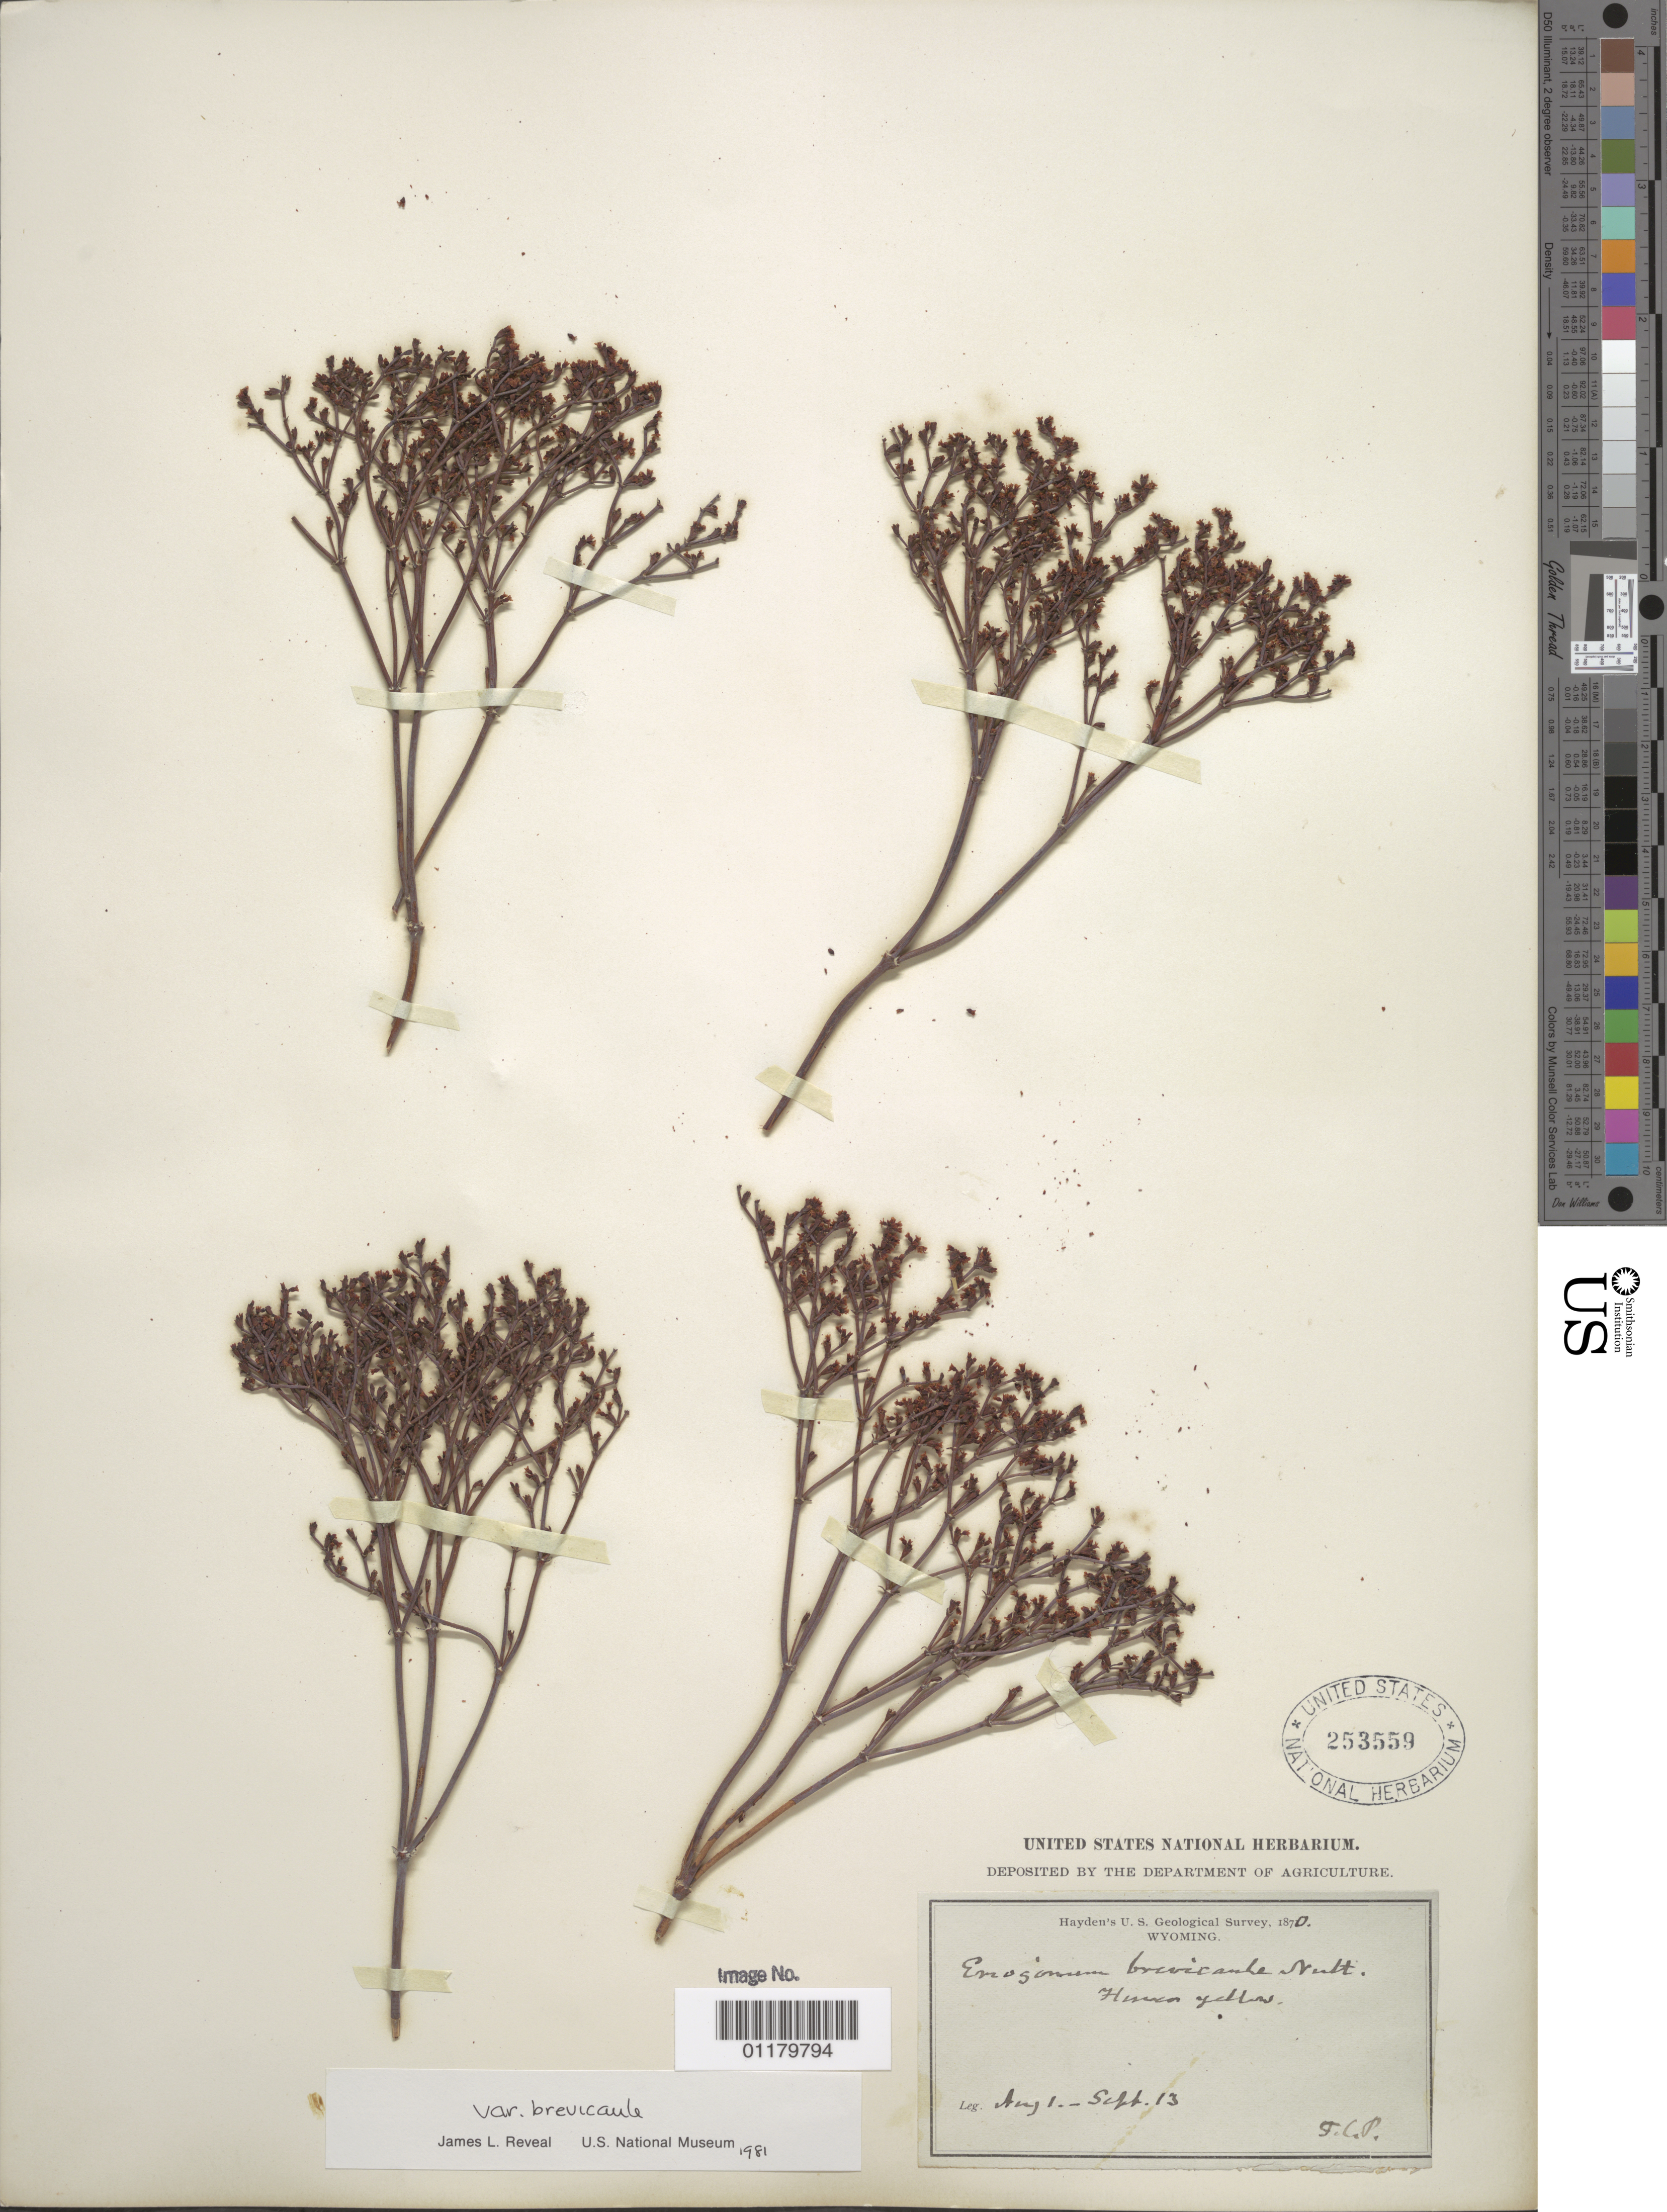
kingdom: Plantae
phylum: Tracheophyta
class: Magnoliopsida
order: Caryophyllales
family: Polygonaceae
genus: Eriogonum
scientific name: Eriogonum brevicaule var. brevicaule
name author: Nutt.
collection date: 1870-08-01/1870-09-13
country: United States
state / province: Wyoming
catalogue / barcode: US 253559